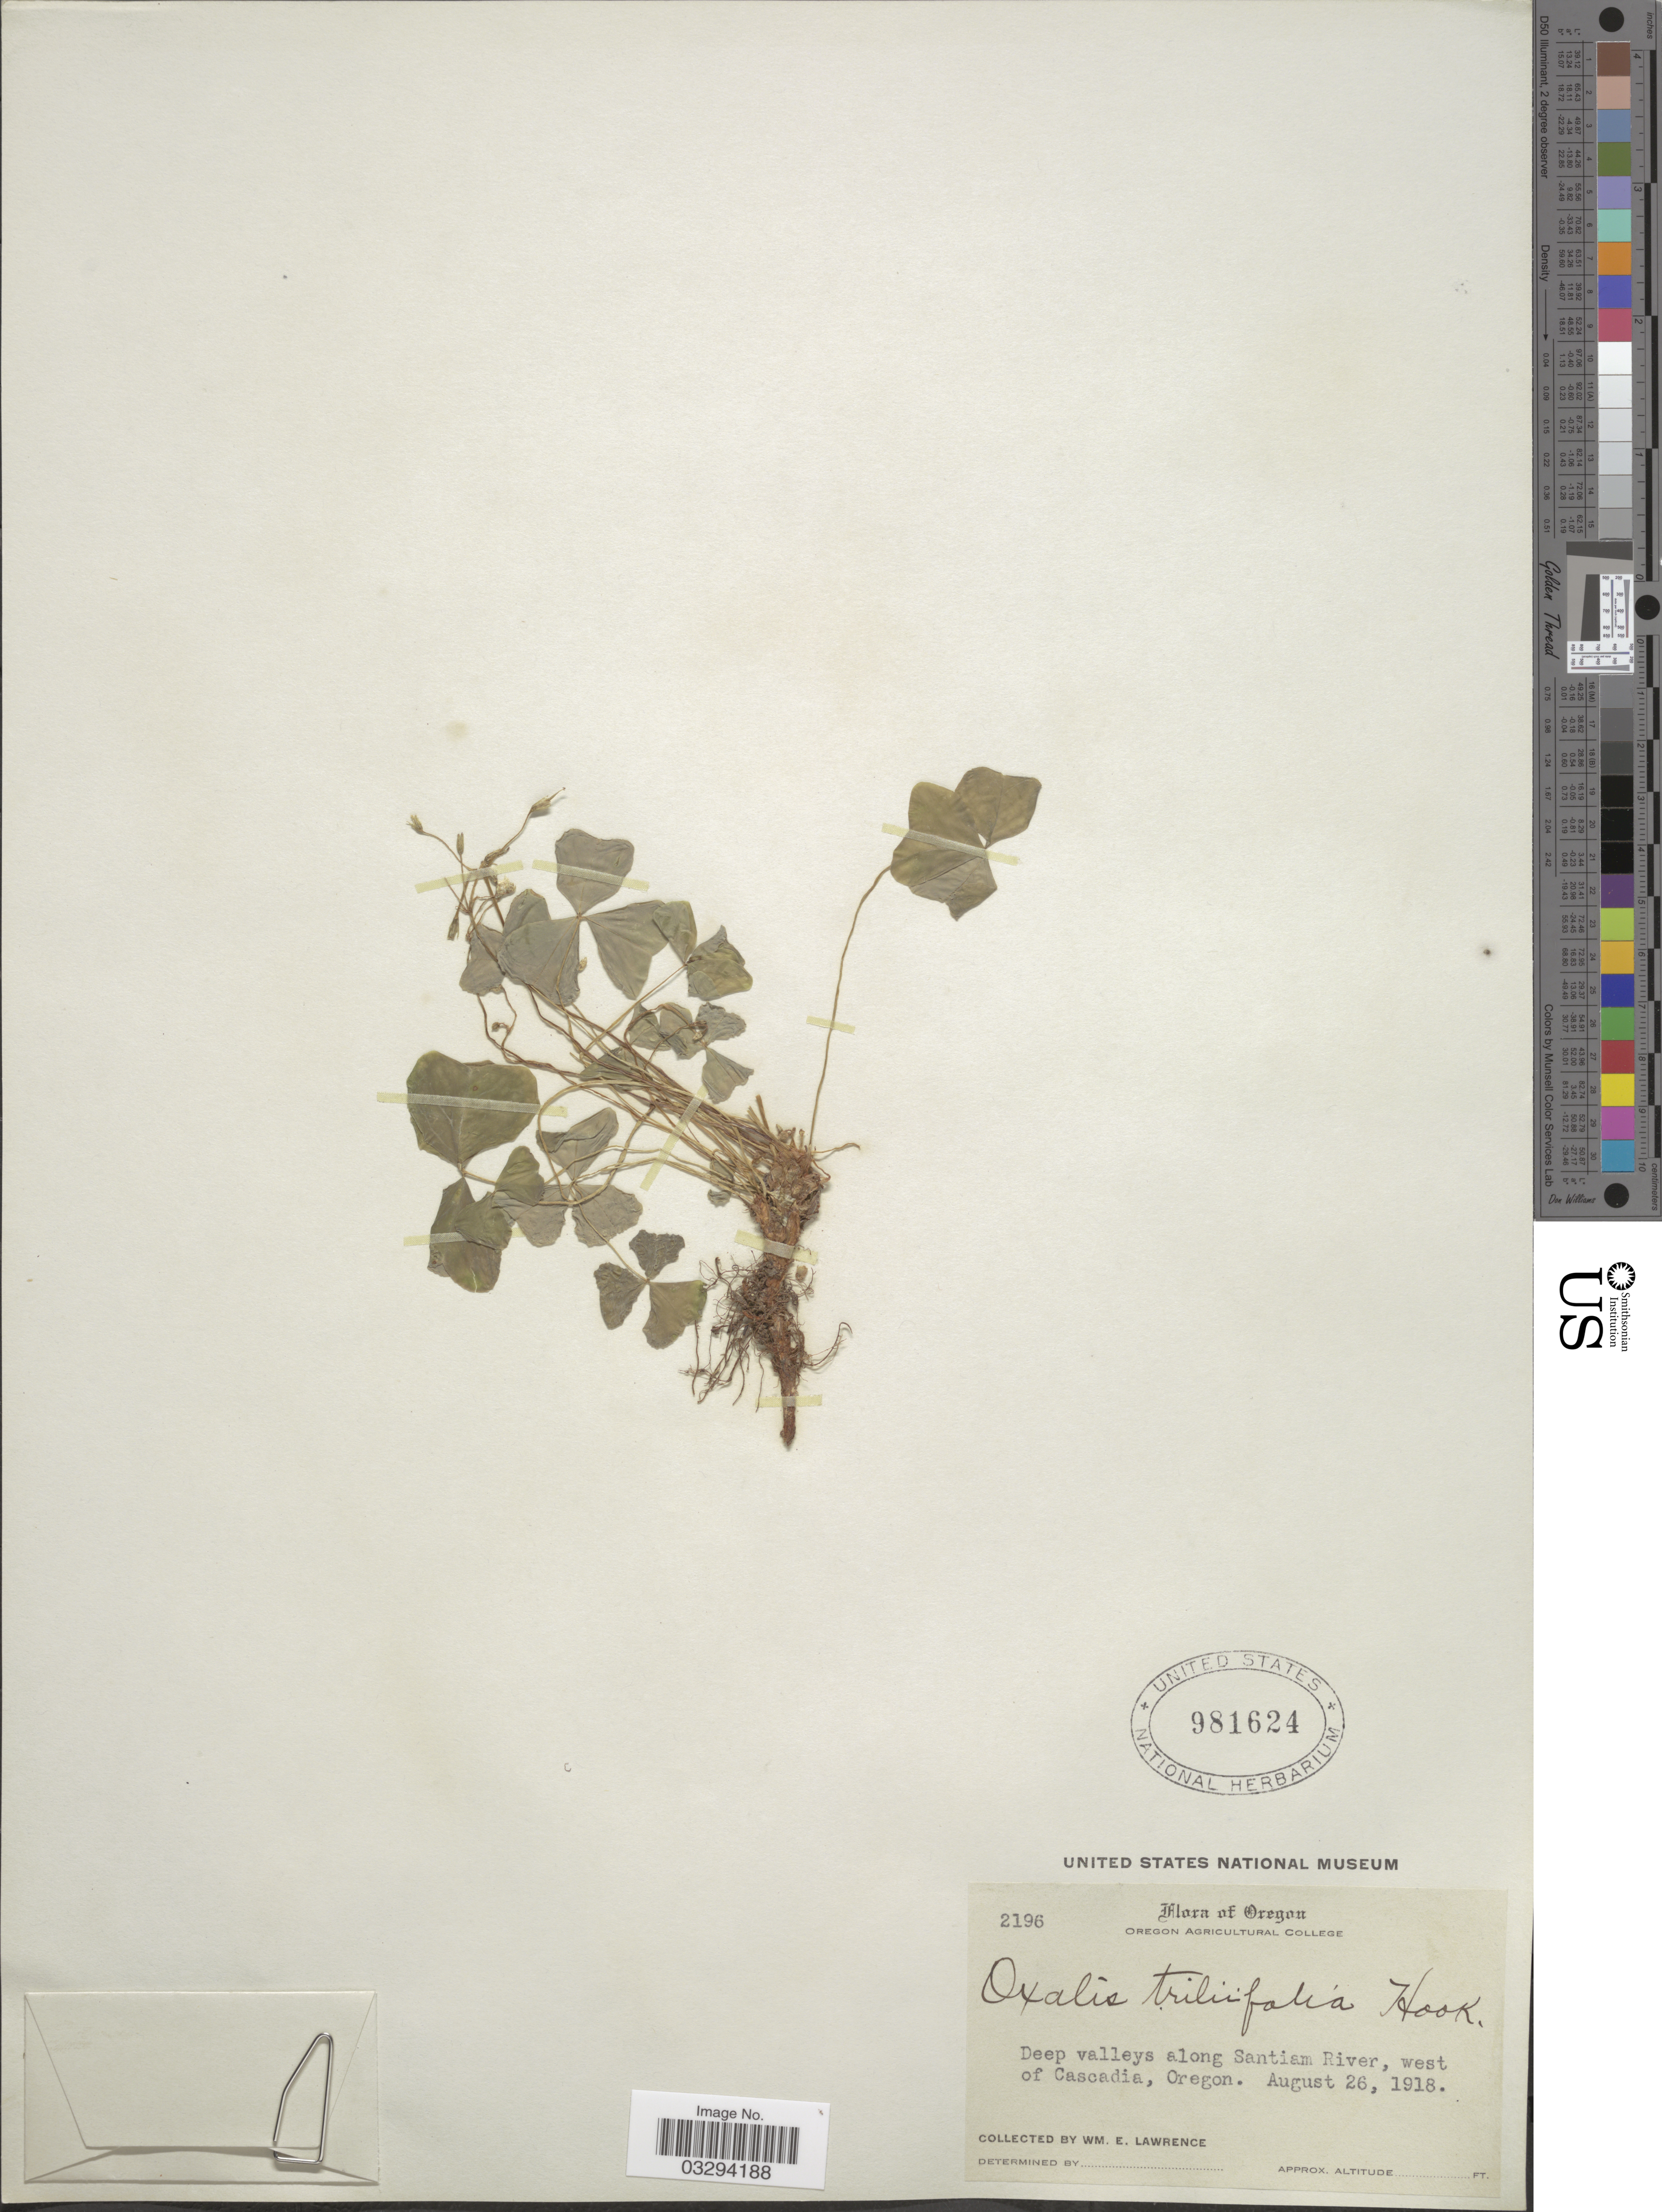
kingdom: Plantae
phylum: Tracheophyta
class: Magnoliopsida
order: Oxalidales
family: Oxalidaceae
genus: Oxalis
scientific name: Oxalis trilliifolia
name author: Hook.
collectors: W. Lawrence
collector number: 2196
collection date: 1918-08-26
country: United States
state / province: Oregon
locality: Deep valleys along Santiem River, west of Cascadia.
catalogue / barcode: US 981624